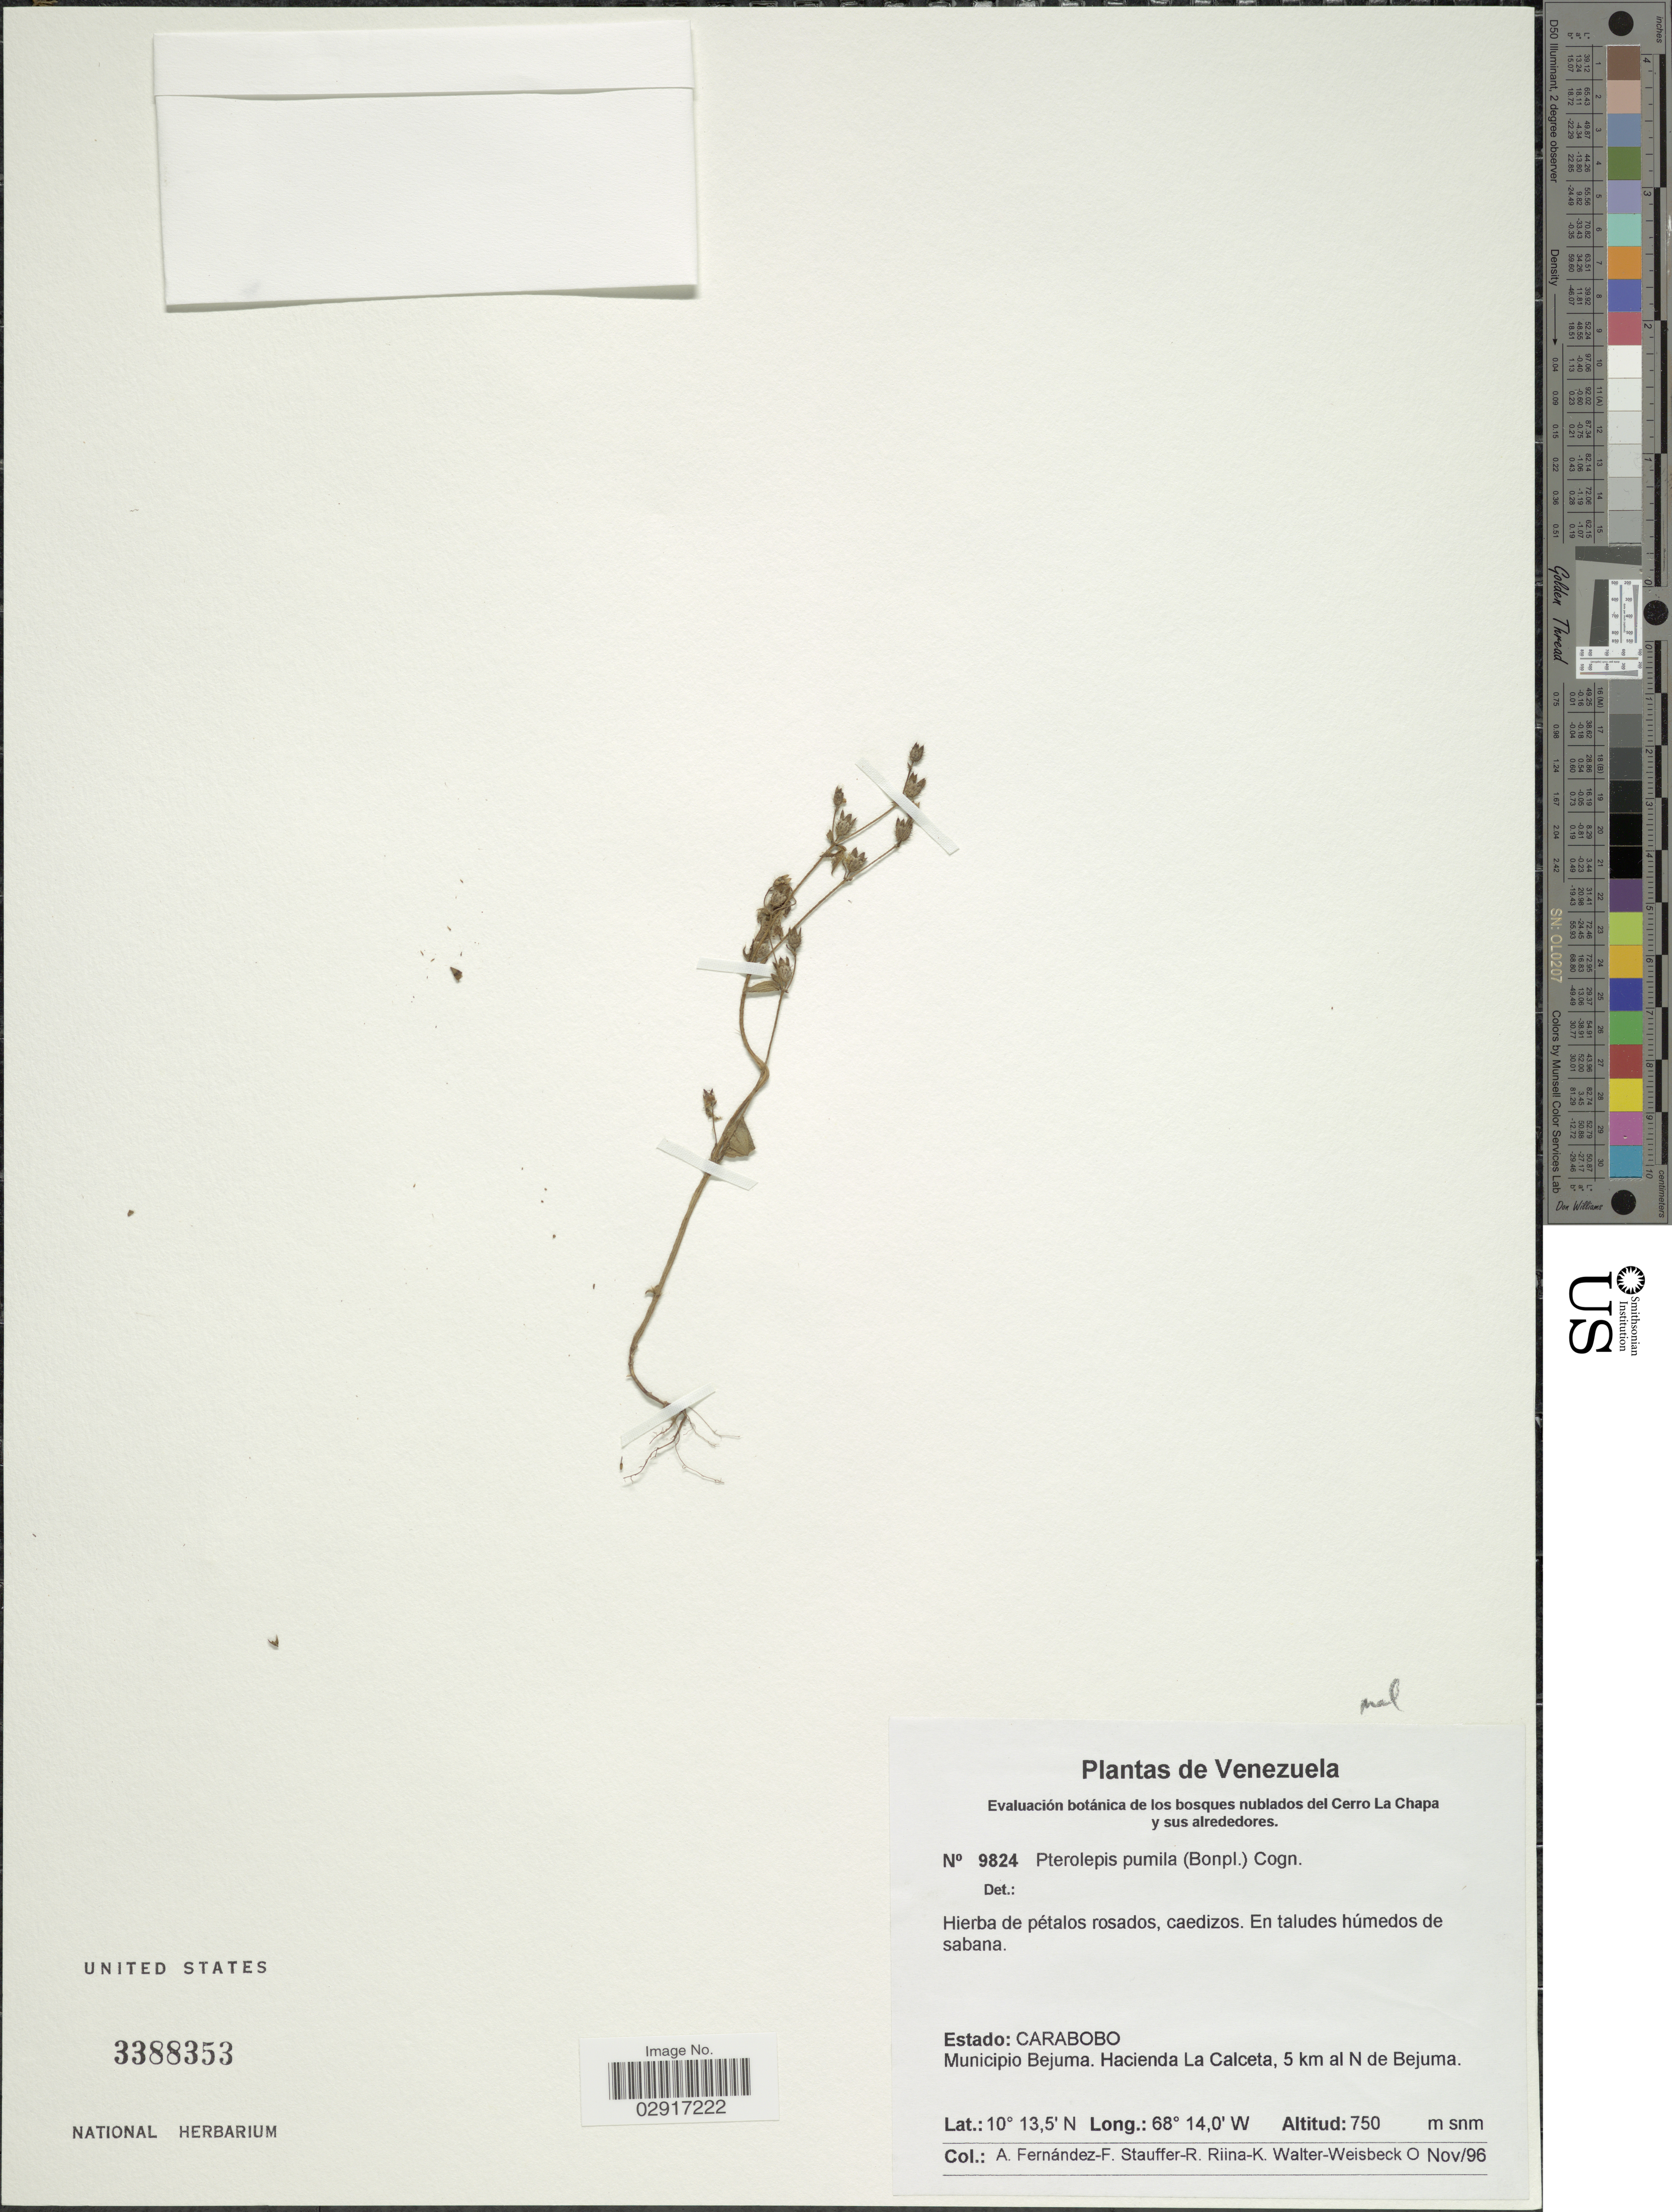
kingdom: Plantae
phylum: Tracheophyta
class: Magnoliopsida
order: Myrtales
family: Melastomataceae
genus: Pterolepis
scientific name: Pterolepis pumila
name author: (Bonpl.) DC. ex Crueg.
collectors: A. Fernández, F. W. Stauffer, R. Riina, K. Walter-Weissbeck & O. Kunert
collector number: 9824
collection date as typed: Transcribed d/m/y: /11/96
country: Venezuela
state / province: Carabobo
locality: Municipio Bejuma. Hacienda La Calceta, 5 km al N de Bejuma.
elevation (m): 750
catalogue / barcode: US 3388353